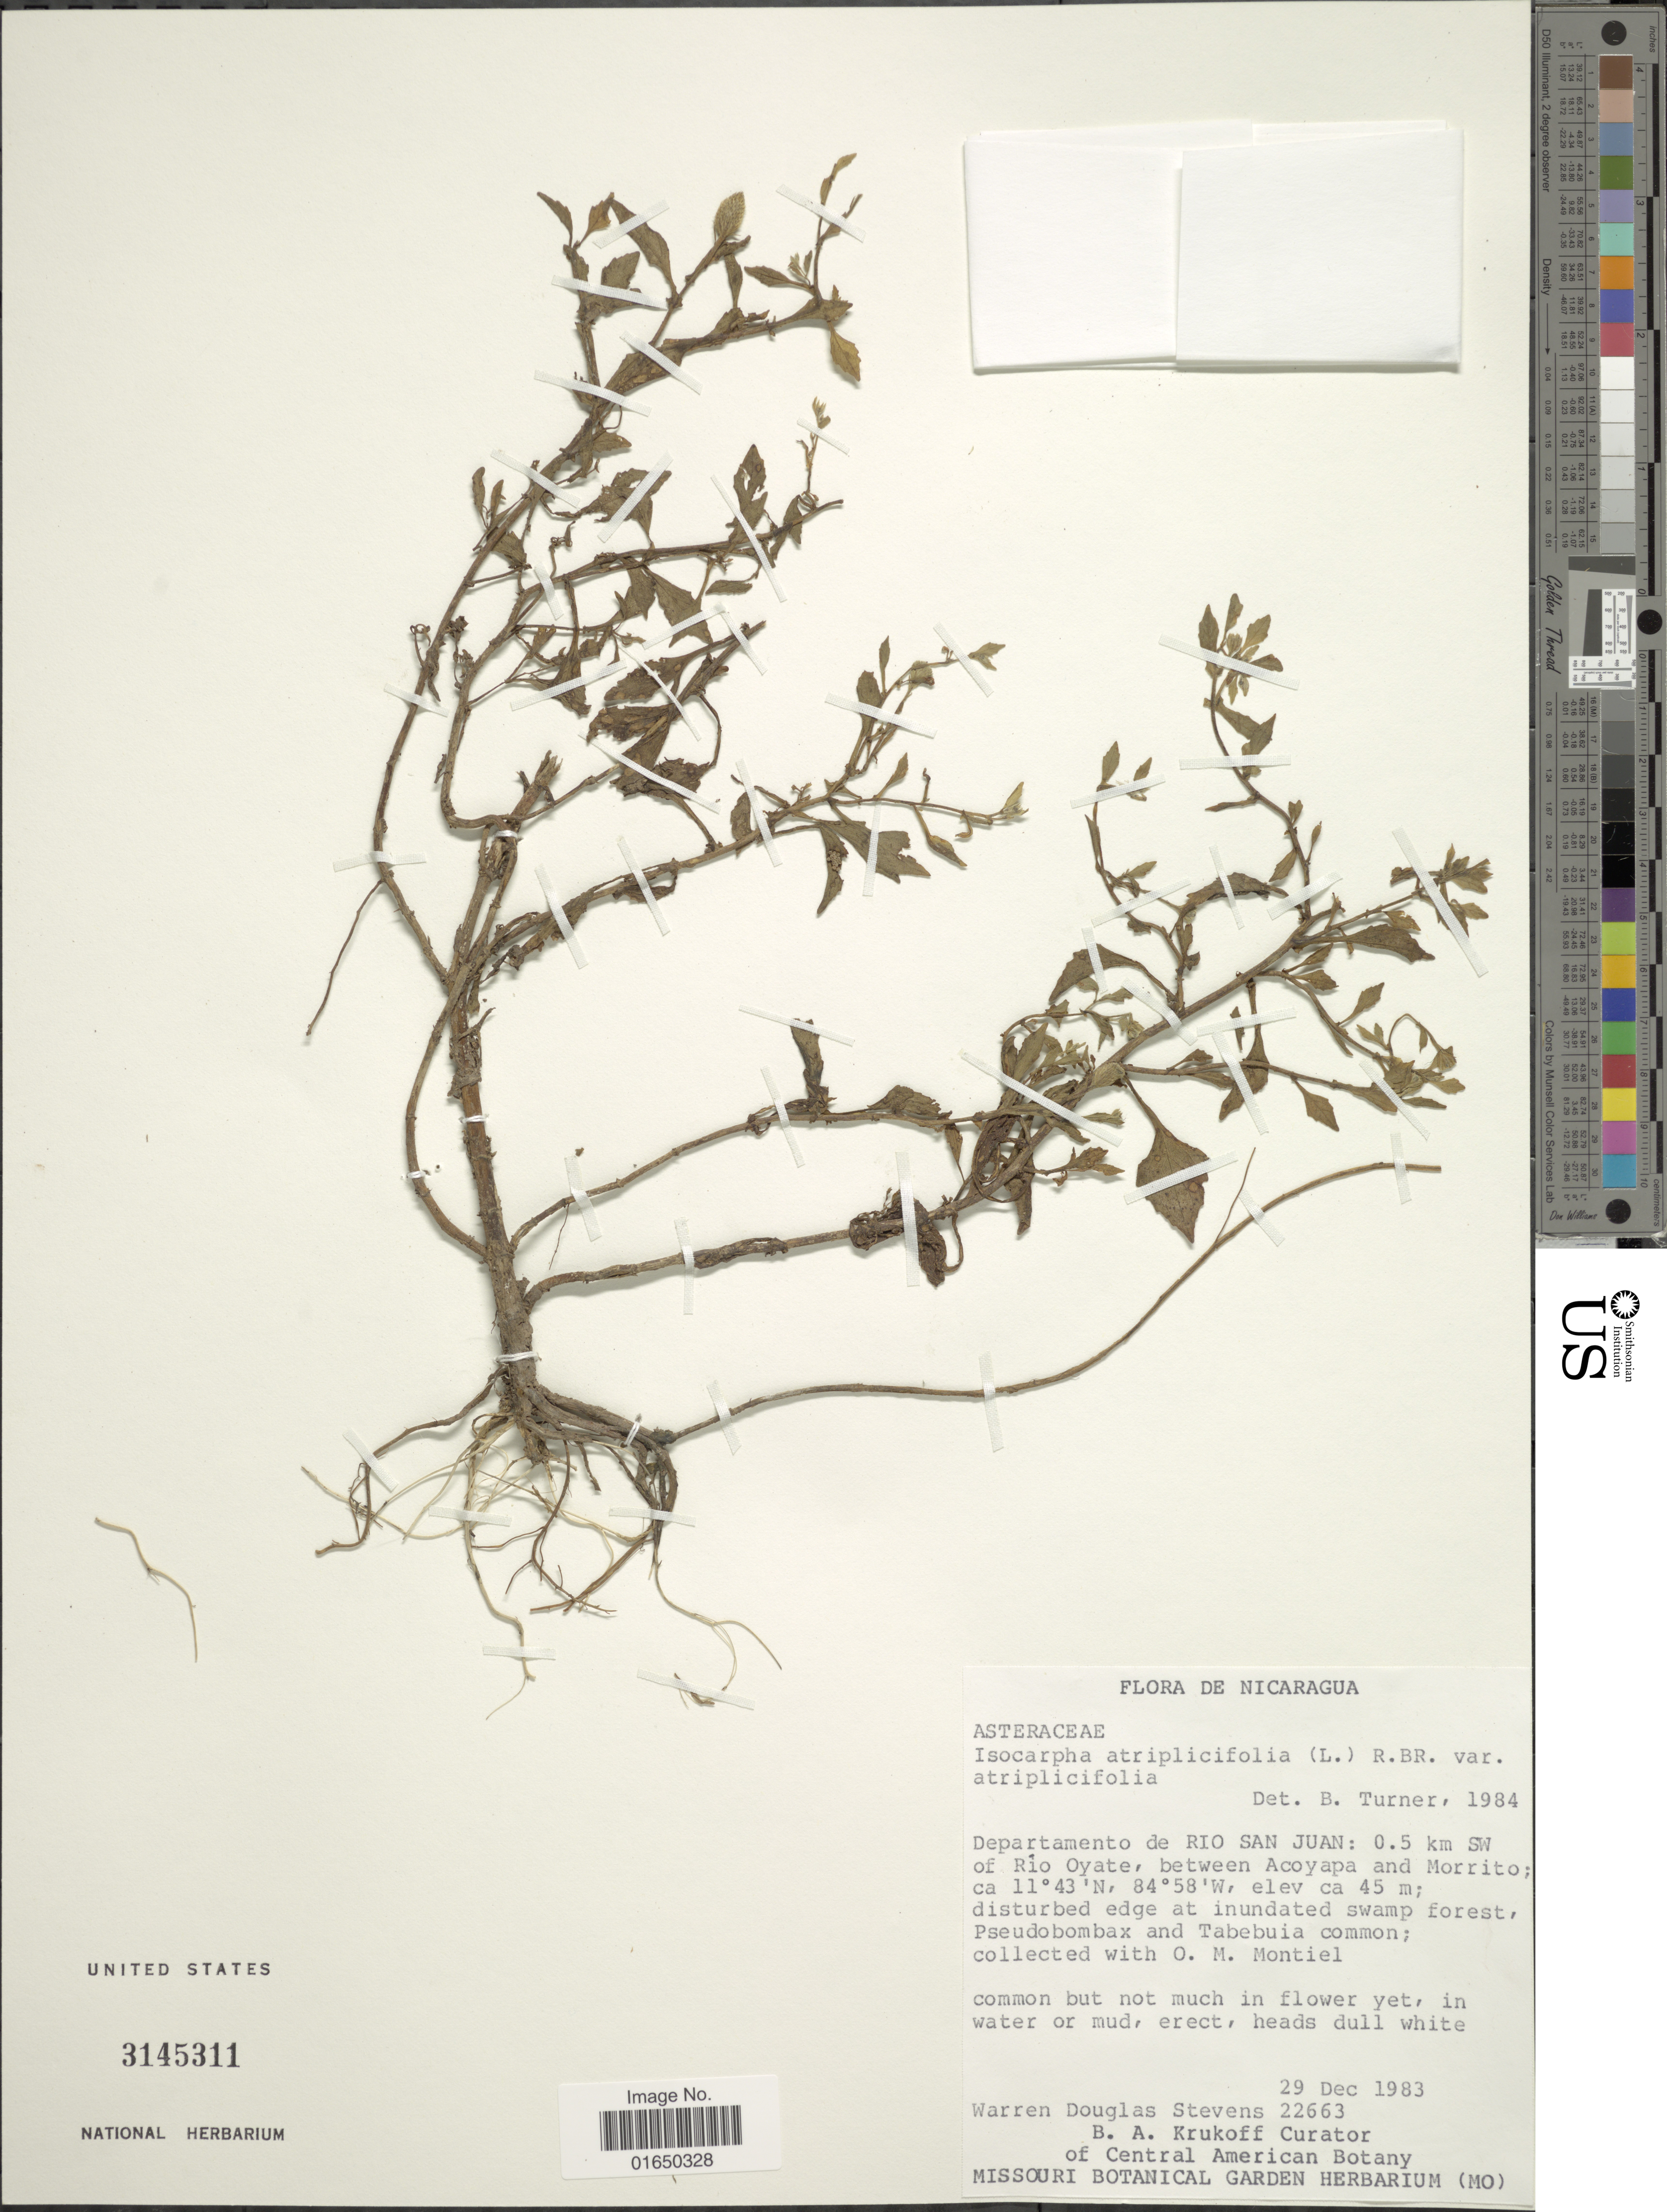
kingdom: Plantae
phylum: Tracheophyta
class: Magnoliopsida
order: Asterales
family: Asteraceae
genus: Isocarpha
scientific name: Isocarpha atriplicifolia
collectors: W. D. Stevens & B. A. Krukoff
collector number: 22663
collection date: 1983-12-29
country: Nicaragua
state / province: Rio San Juan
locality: Departamento de Rio San Juan: 0.5 km SW of Rio Oyate, between Acoyapa and Morrito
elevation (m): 45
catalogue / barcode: US 3145311